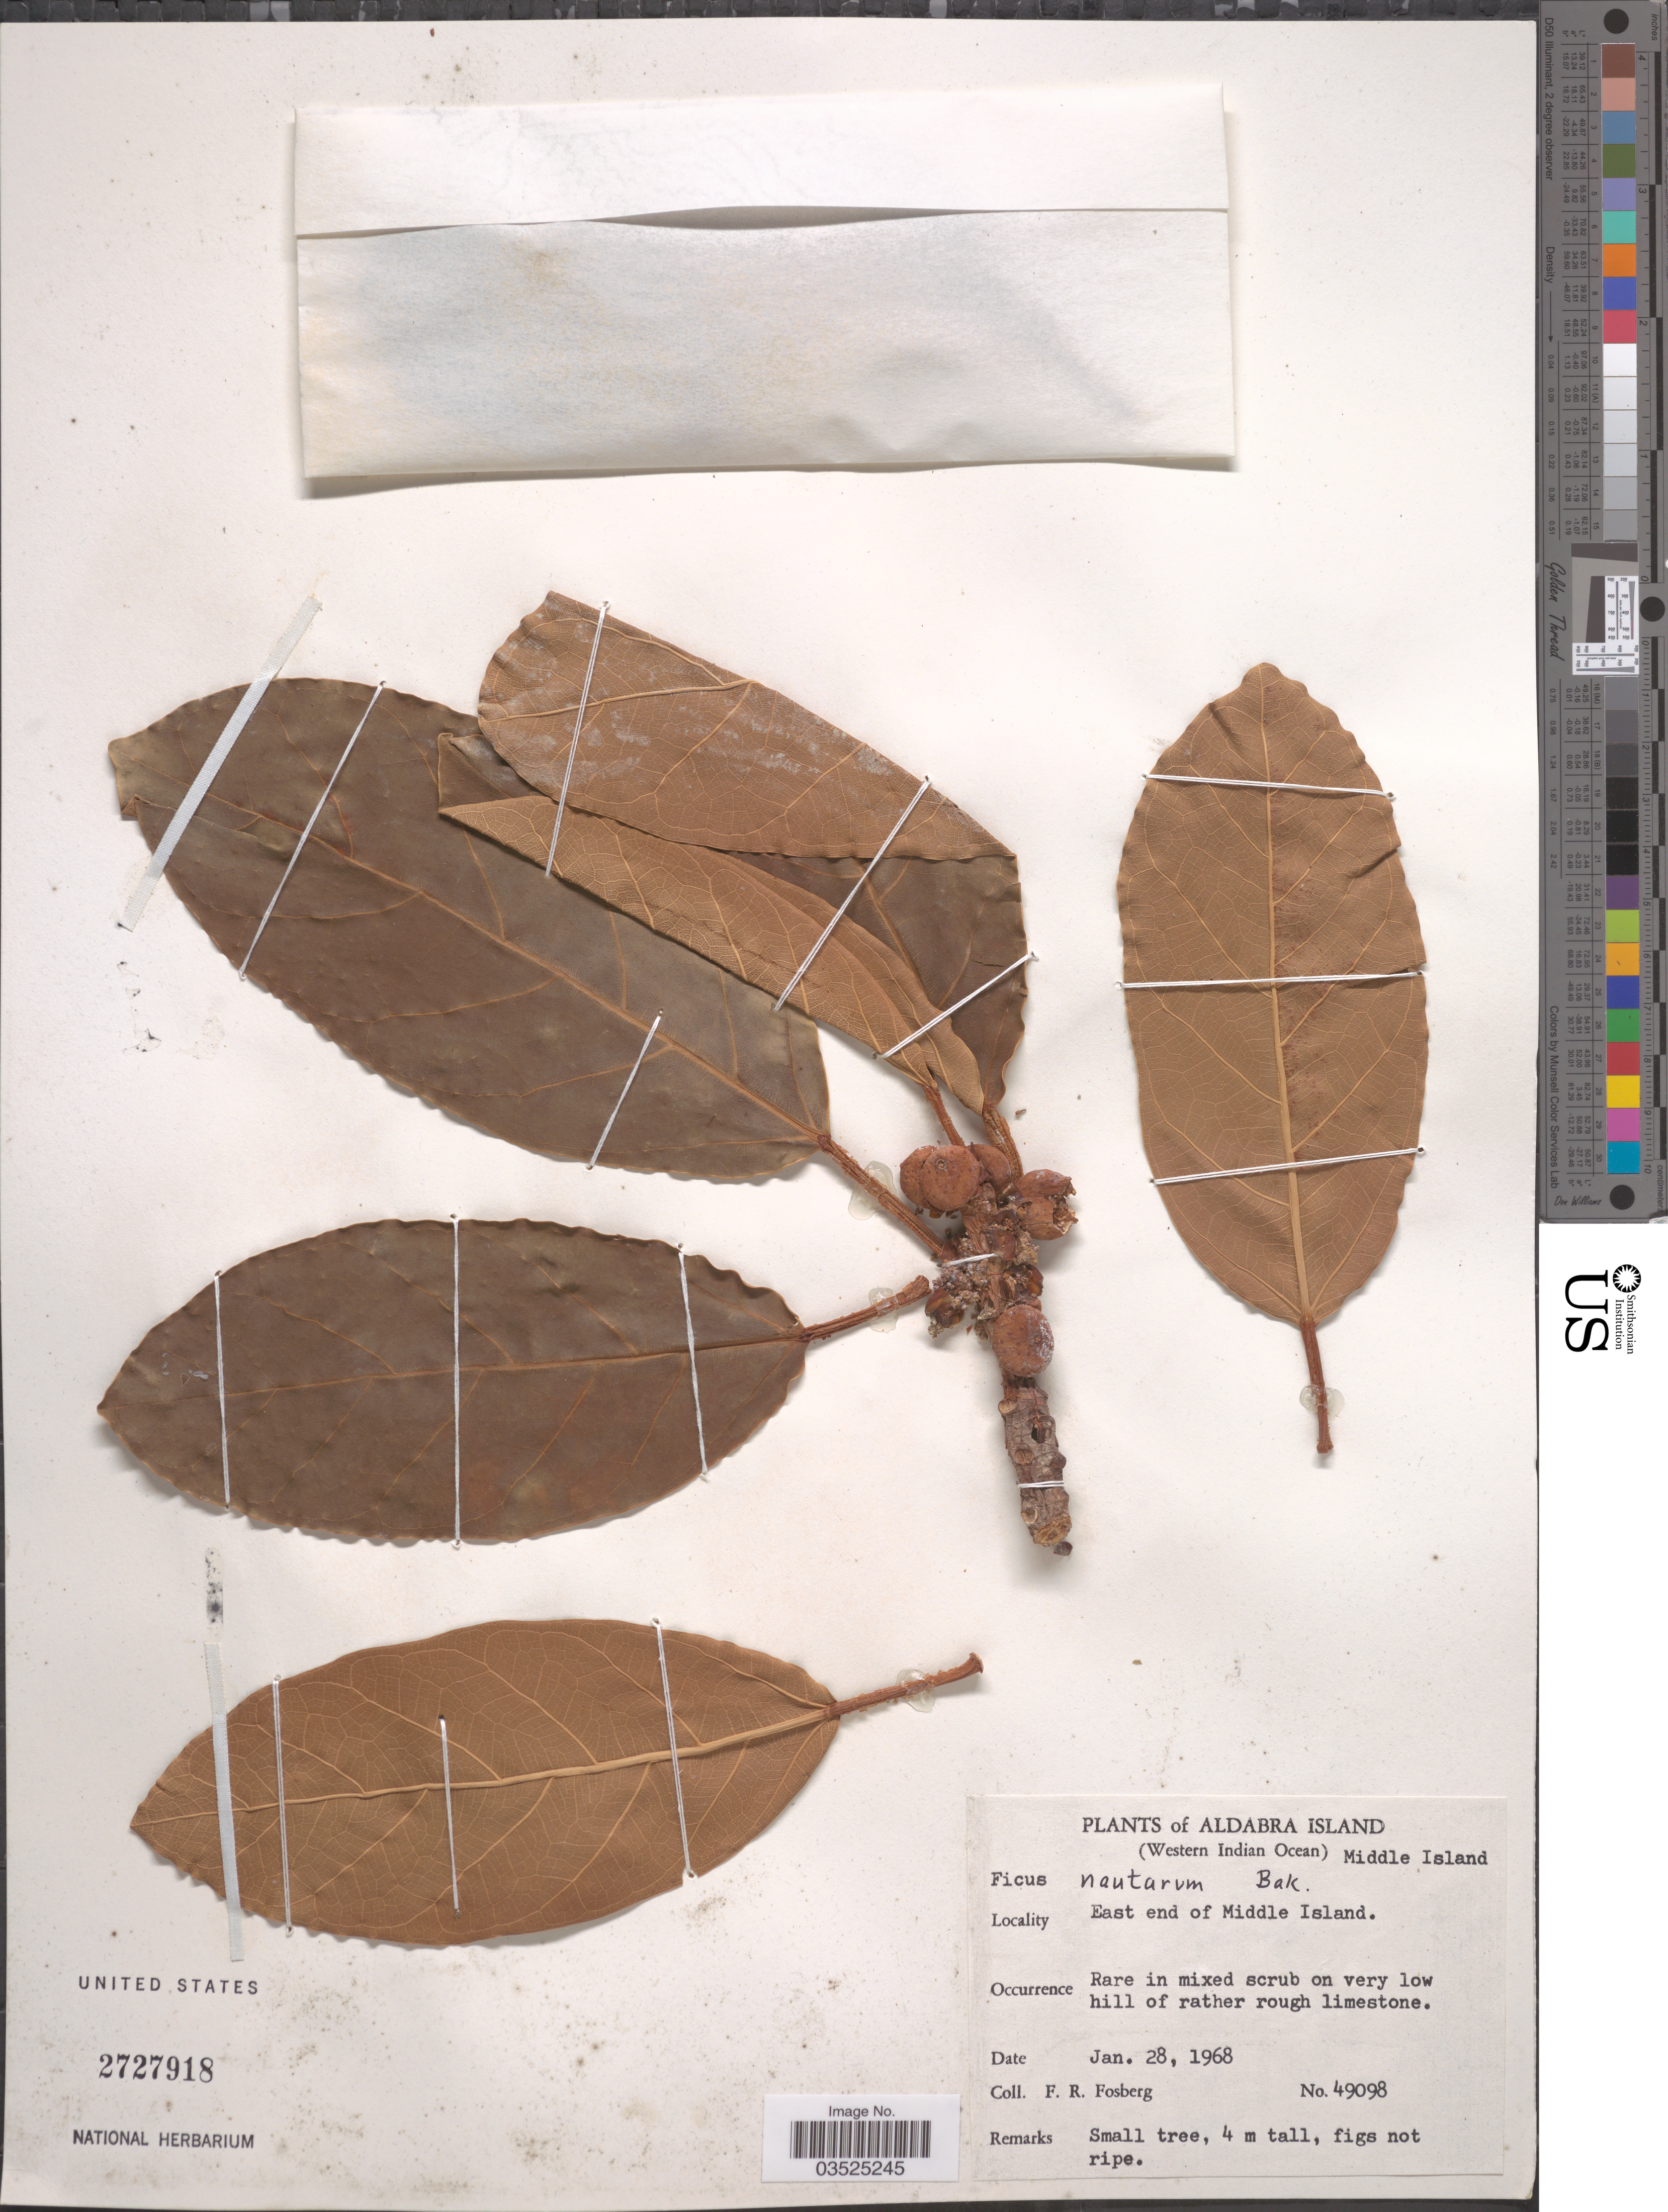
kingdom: Plantae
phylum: Tracheophyta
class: Magnoliopsida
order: Rosales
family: Moraceae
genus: Ficus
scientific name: Ficus nautarum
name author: Baker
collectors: F. R. Fosberg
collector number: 49098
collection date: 1968-01-28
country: Seychelles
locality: Aldabra Island. (Western Indian Ocean) Middle Island. East end of Middle Island.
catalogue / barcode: US 2727918